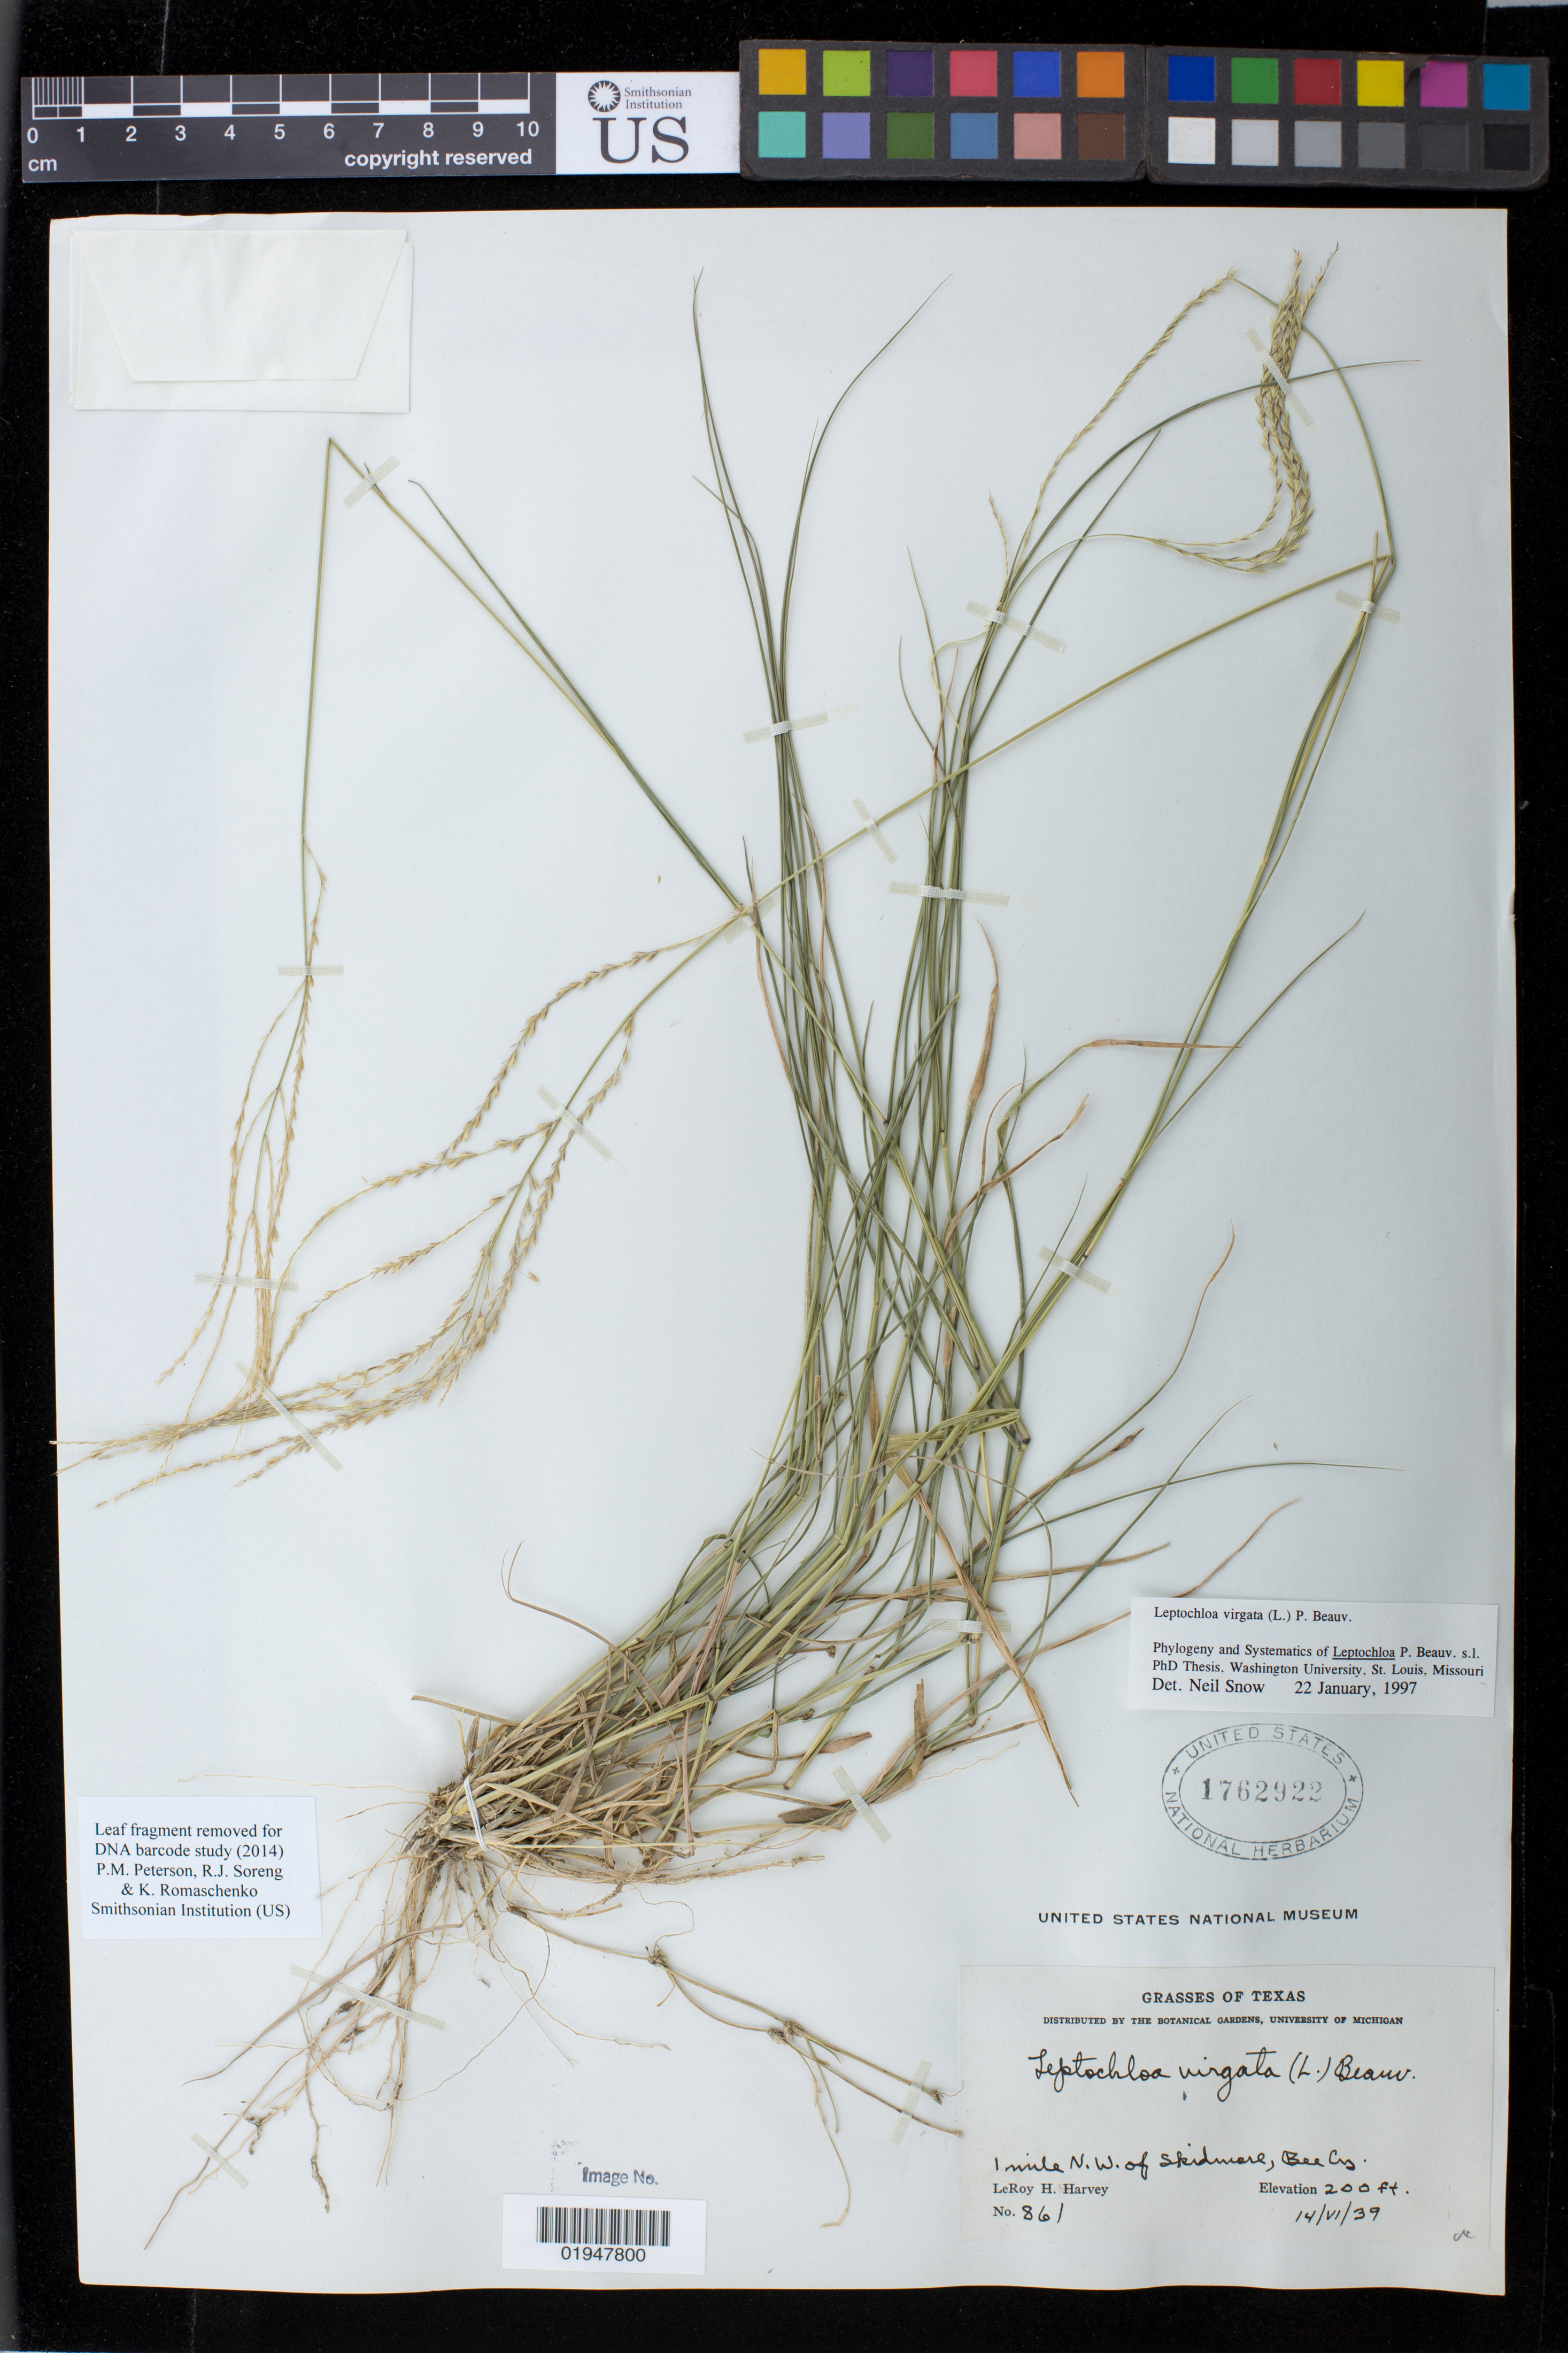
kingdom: Plantae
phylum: Tracheophyta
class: Liliopsida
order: Poales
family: Poaceae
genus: Leptochloa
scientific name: Leptochloa virgata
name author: (L.) P. Beauv.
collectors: L. H. Harvey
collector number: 861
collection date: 1939-06-14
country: United States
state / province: Texas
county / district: Bee County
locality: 1 mile N.W. of Skidmore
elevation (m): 61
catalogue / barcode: US 1762922